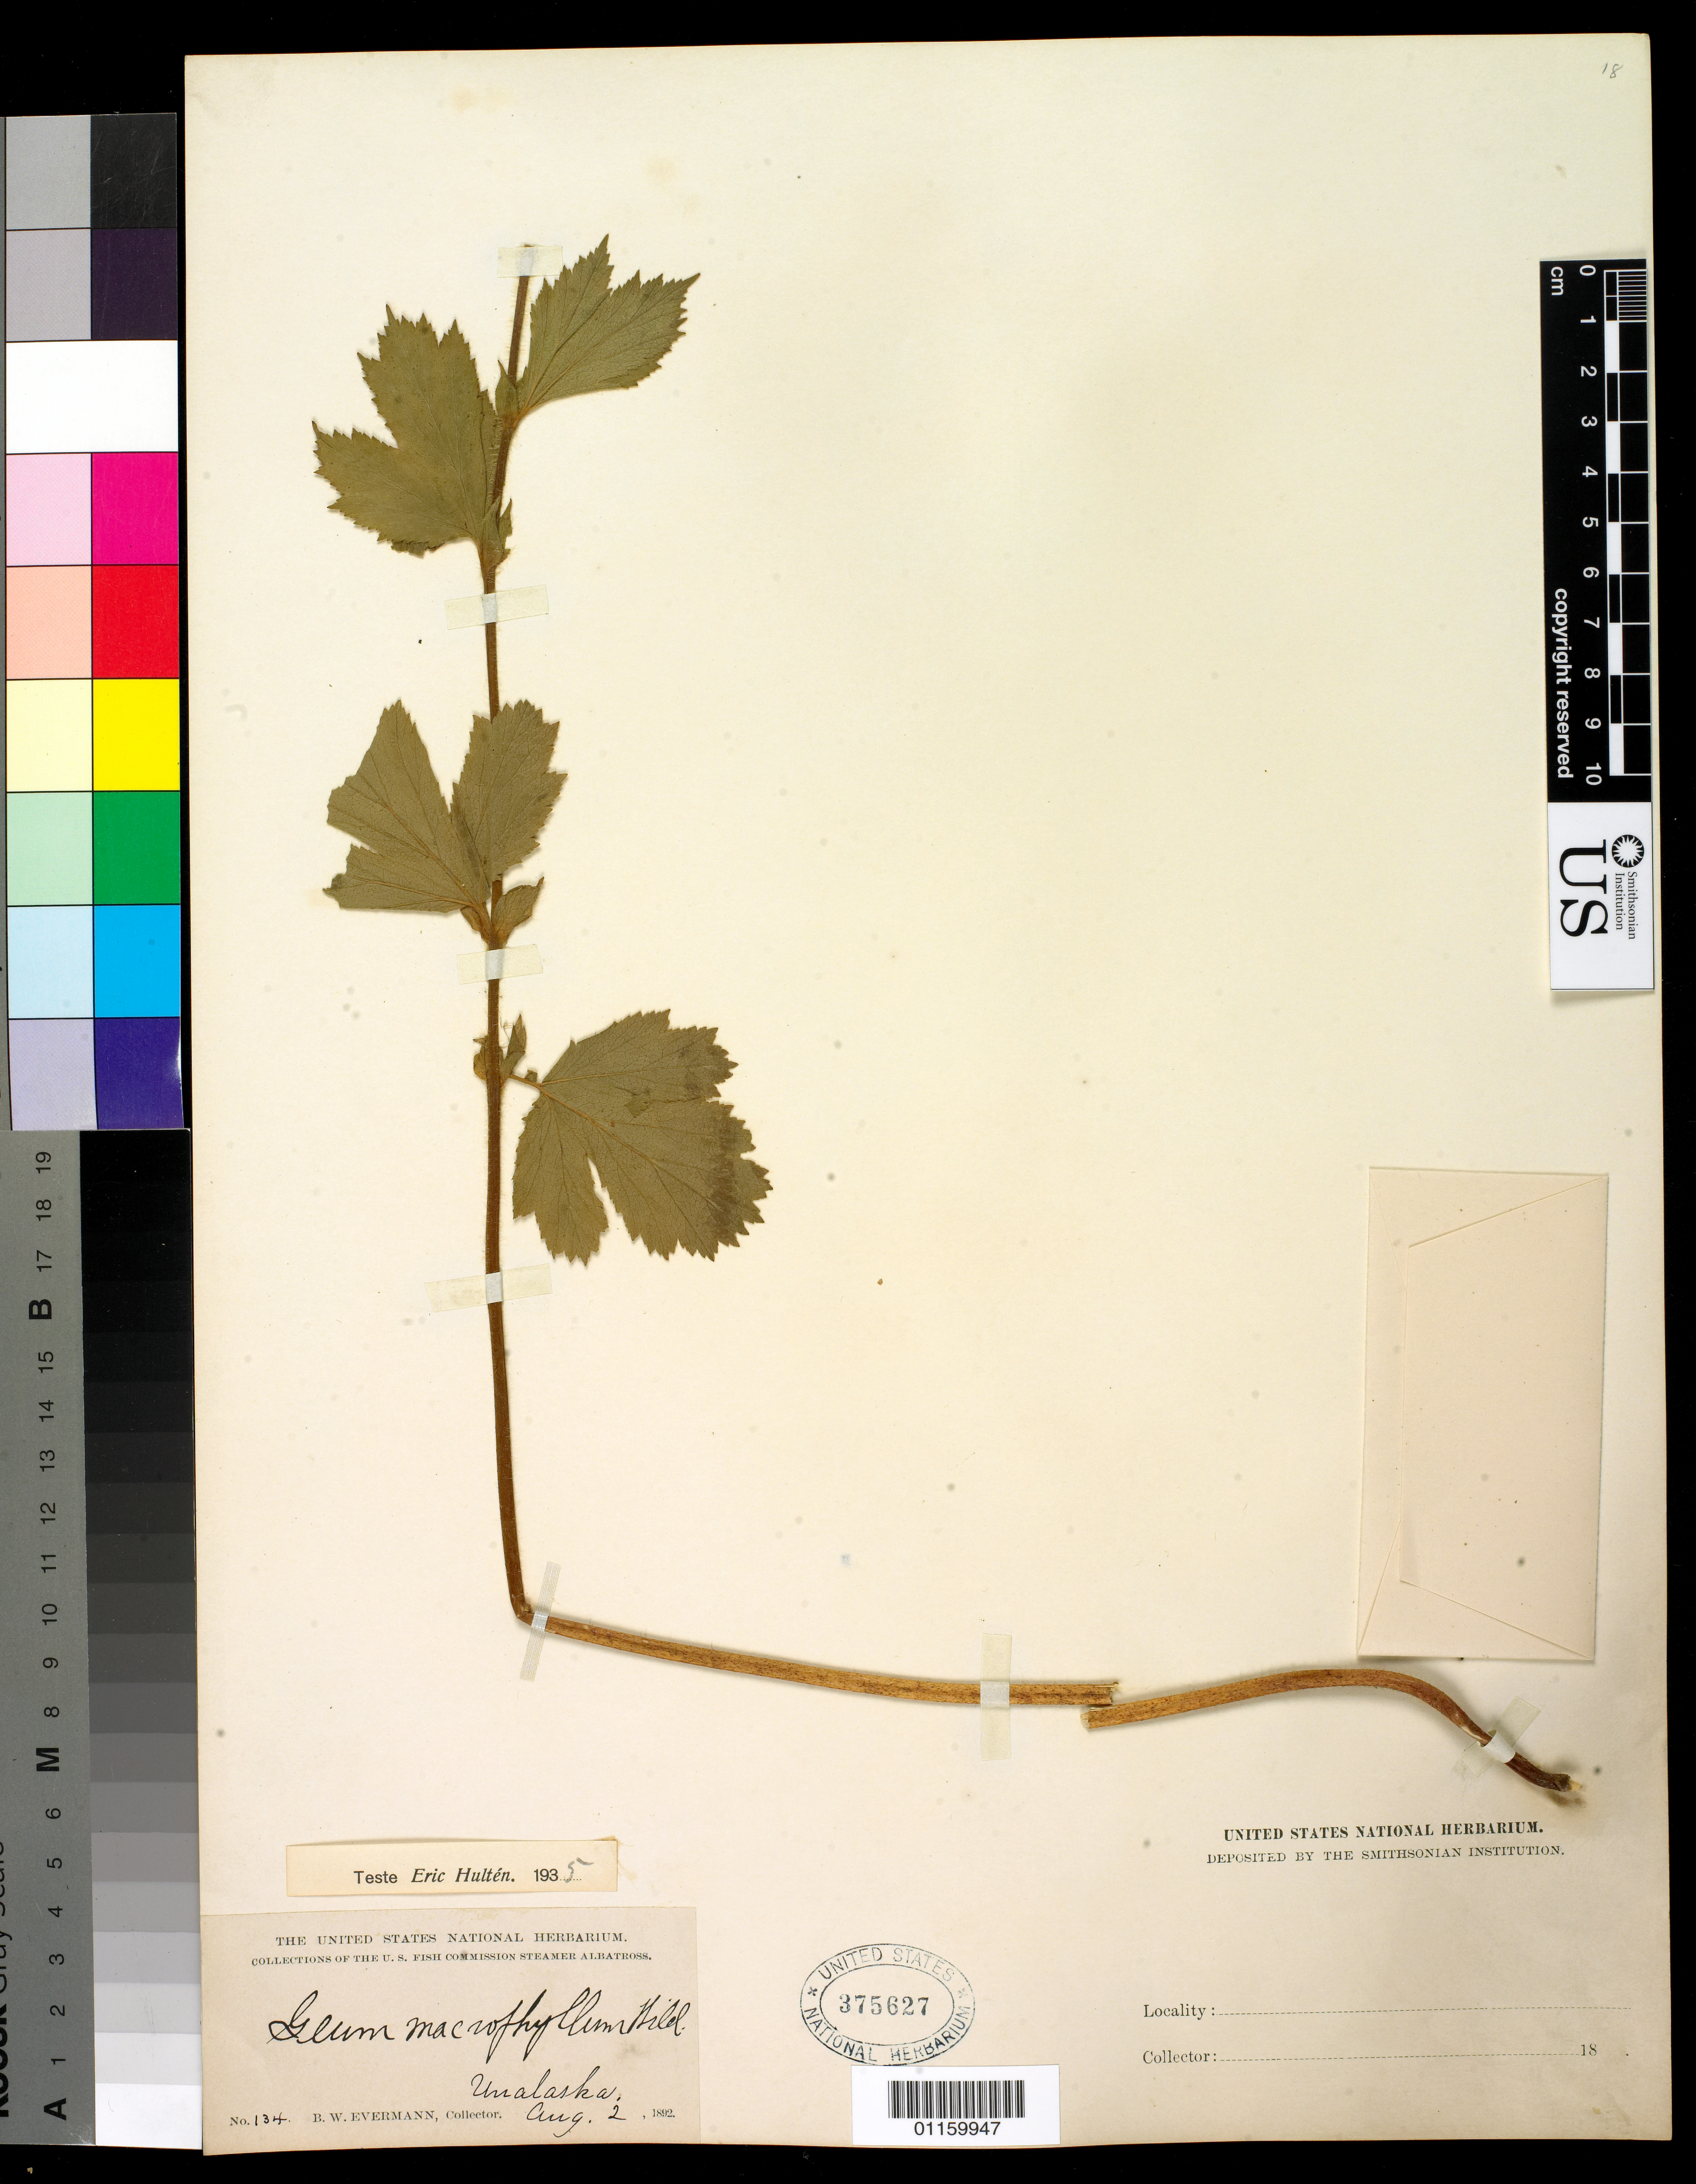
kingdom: Plantae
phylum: Tracheophyta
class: Magnoliopsida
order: Rosales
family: Rosaceae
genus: Geum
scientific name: Geum macrophyllum var. perincisum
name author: (Rydb.) Raup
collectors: B. W. Evermann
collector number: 134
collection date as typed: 02 Aug 1892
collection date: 1892-08-02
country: United States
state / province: Alaska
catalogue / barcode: US 375627